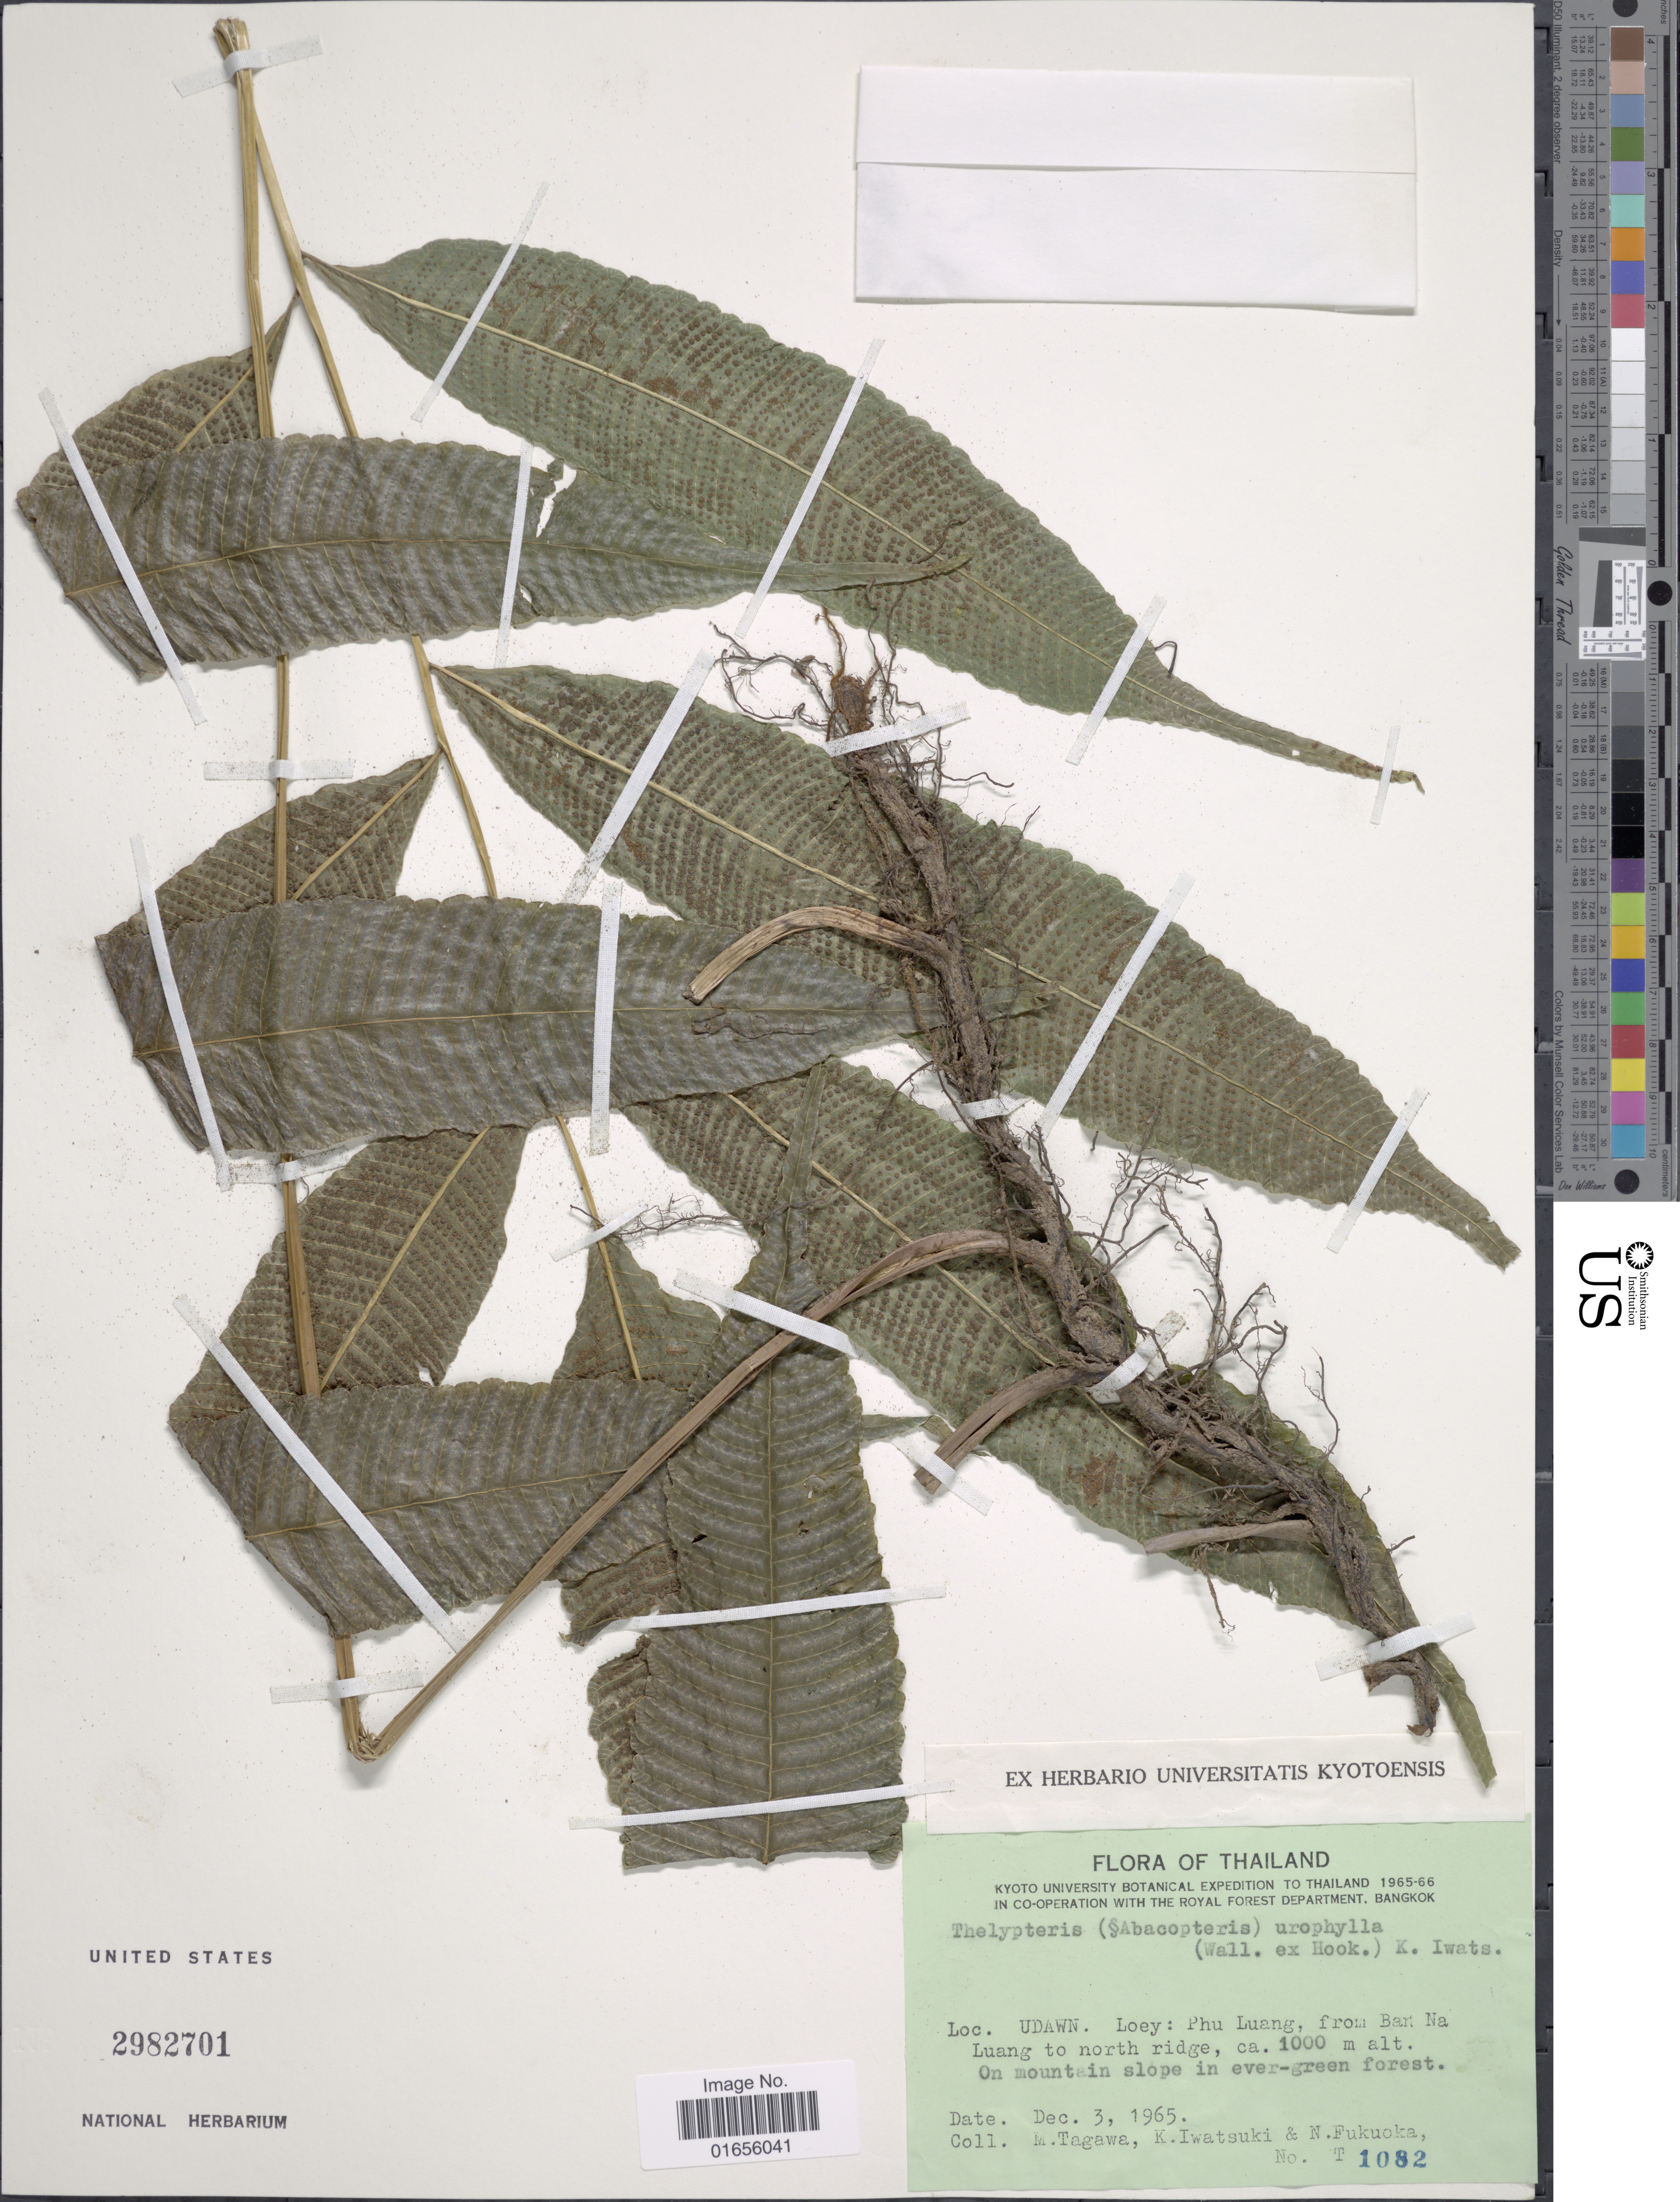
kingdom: Plantae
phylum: Tracheophyta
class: Polypodiopsida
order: Polypodiales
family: Thelypteridaceae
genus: Pronephrium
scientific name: Pronephrium repandum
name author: (Fée) Holttum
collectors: M. Tagawa, K. Iwatsuki & N. Fukuoka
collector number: T1082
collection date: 1965-12-03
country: Thailand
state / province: Loei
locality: Udawn: Phu Luang, from Ban Na Luang to north ridge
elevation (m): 1000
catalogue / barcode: US 2982701